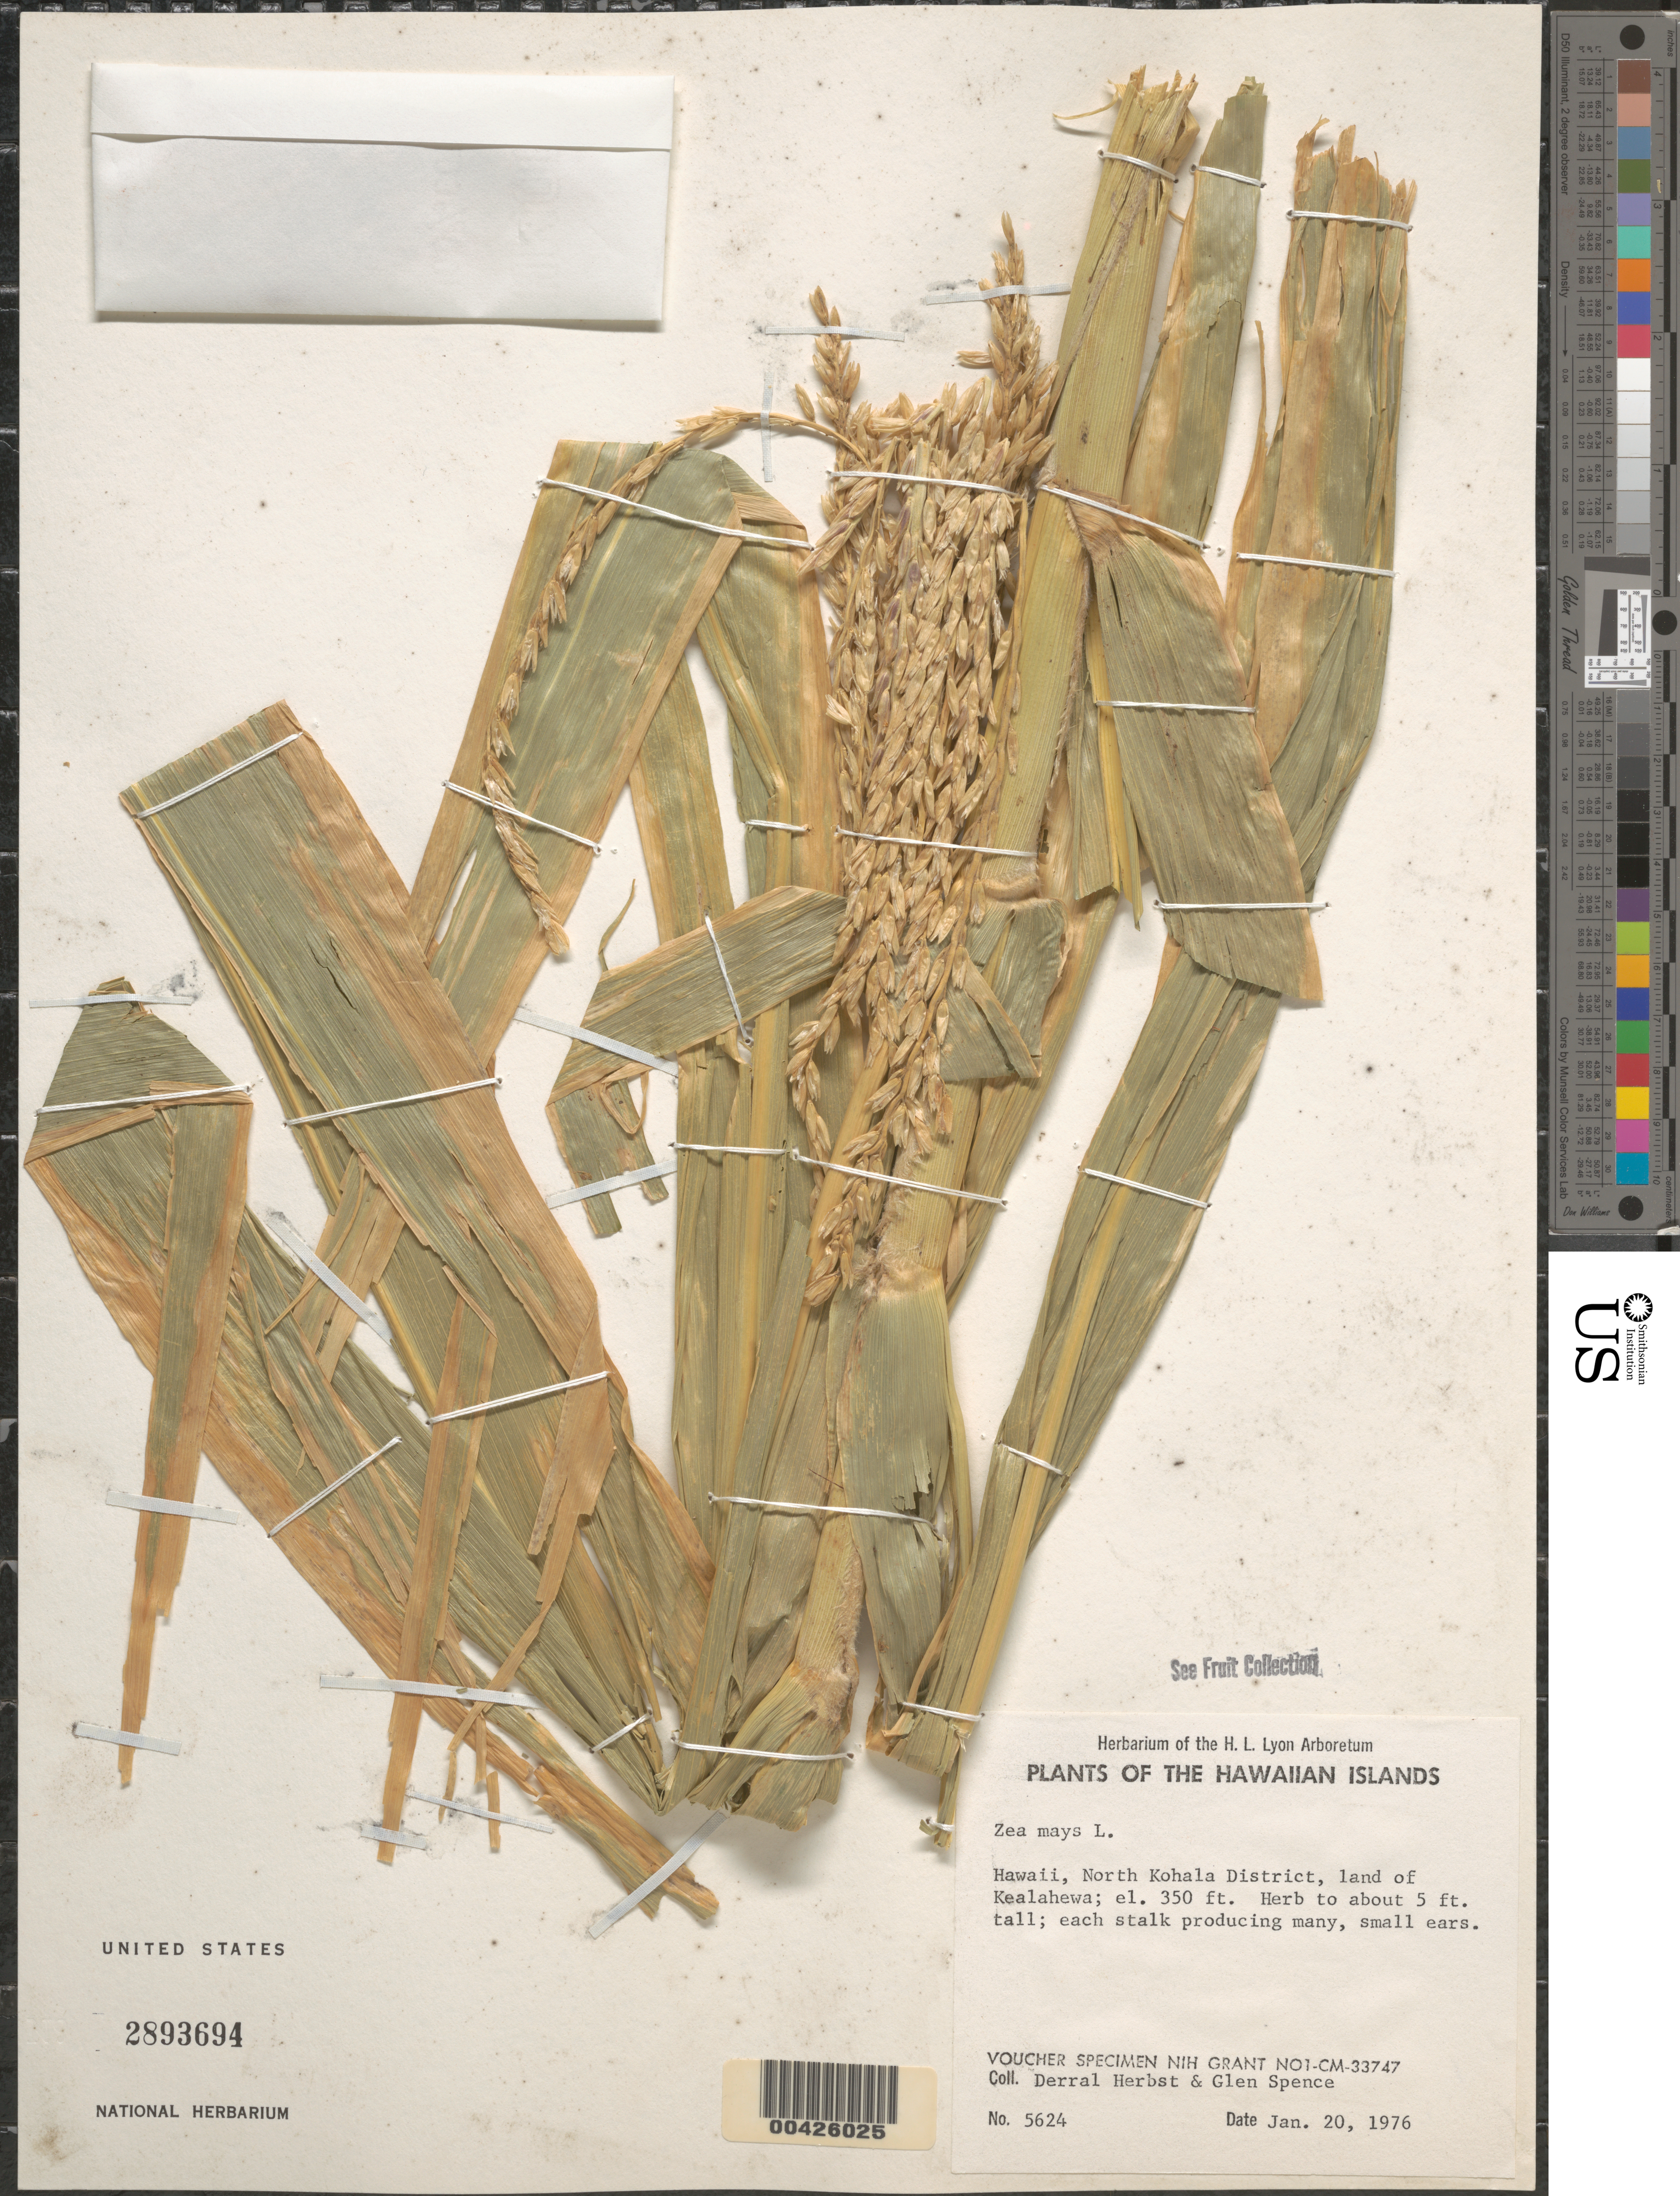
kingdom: Plantae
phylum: Tracheophyta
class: Liliopsida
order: Poales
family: Poaceae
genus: Zea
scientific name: Zea mays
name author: L.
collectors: D. R. Herbst & G. Spence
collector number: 5624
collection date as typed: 20 Jan 1976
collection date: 1976-01-20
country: United States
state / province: Hawaii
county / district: Hawaii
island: Hawaii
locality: North Kohala District, land of Kealahewa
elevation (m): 107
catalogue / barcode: US 2893694